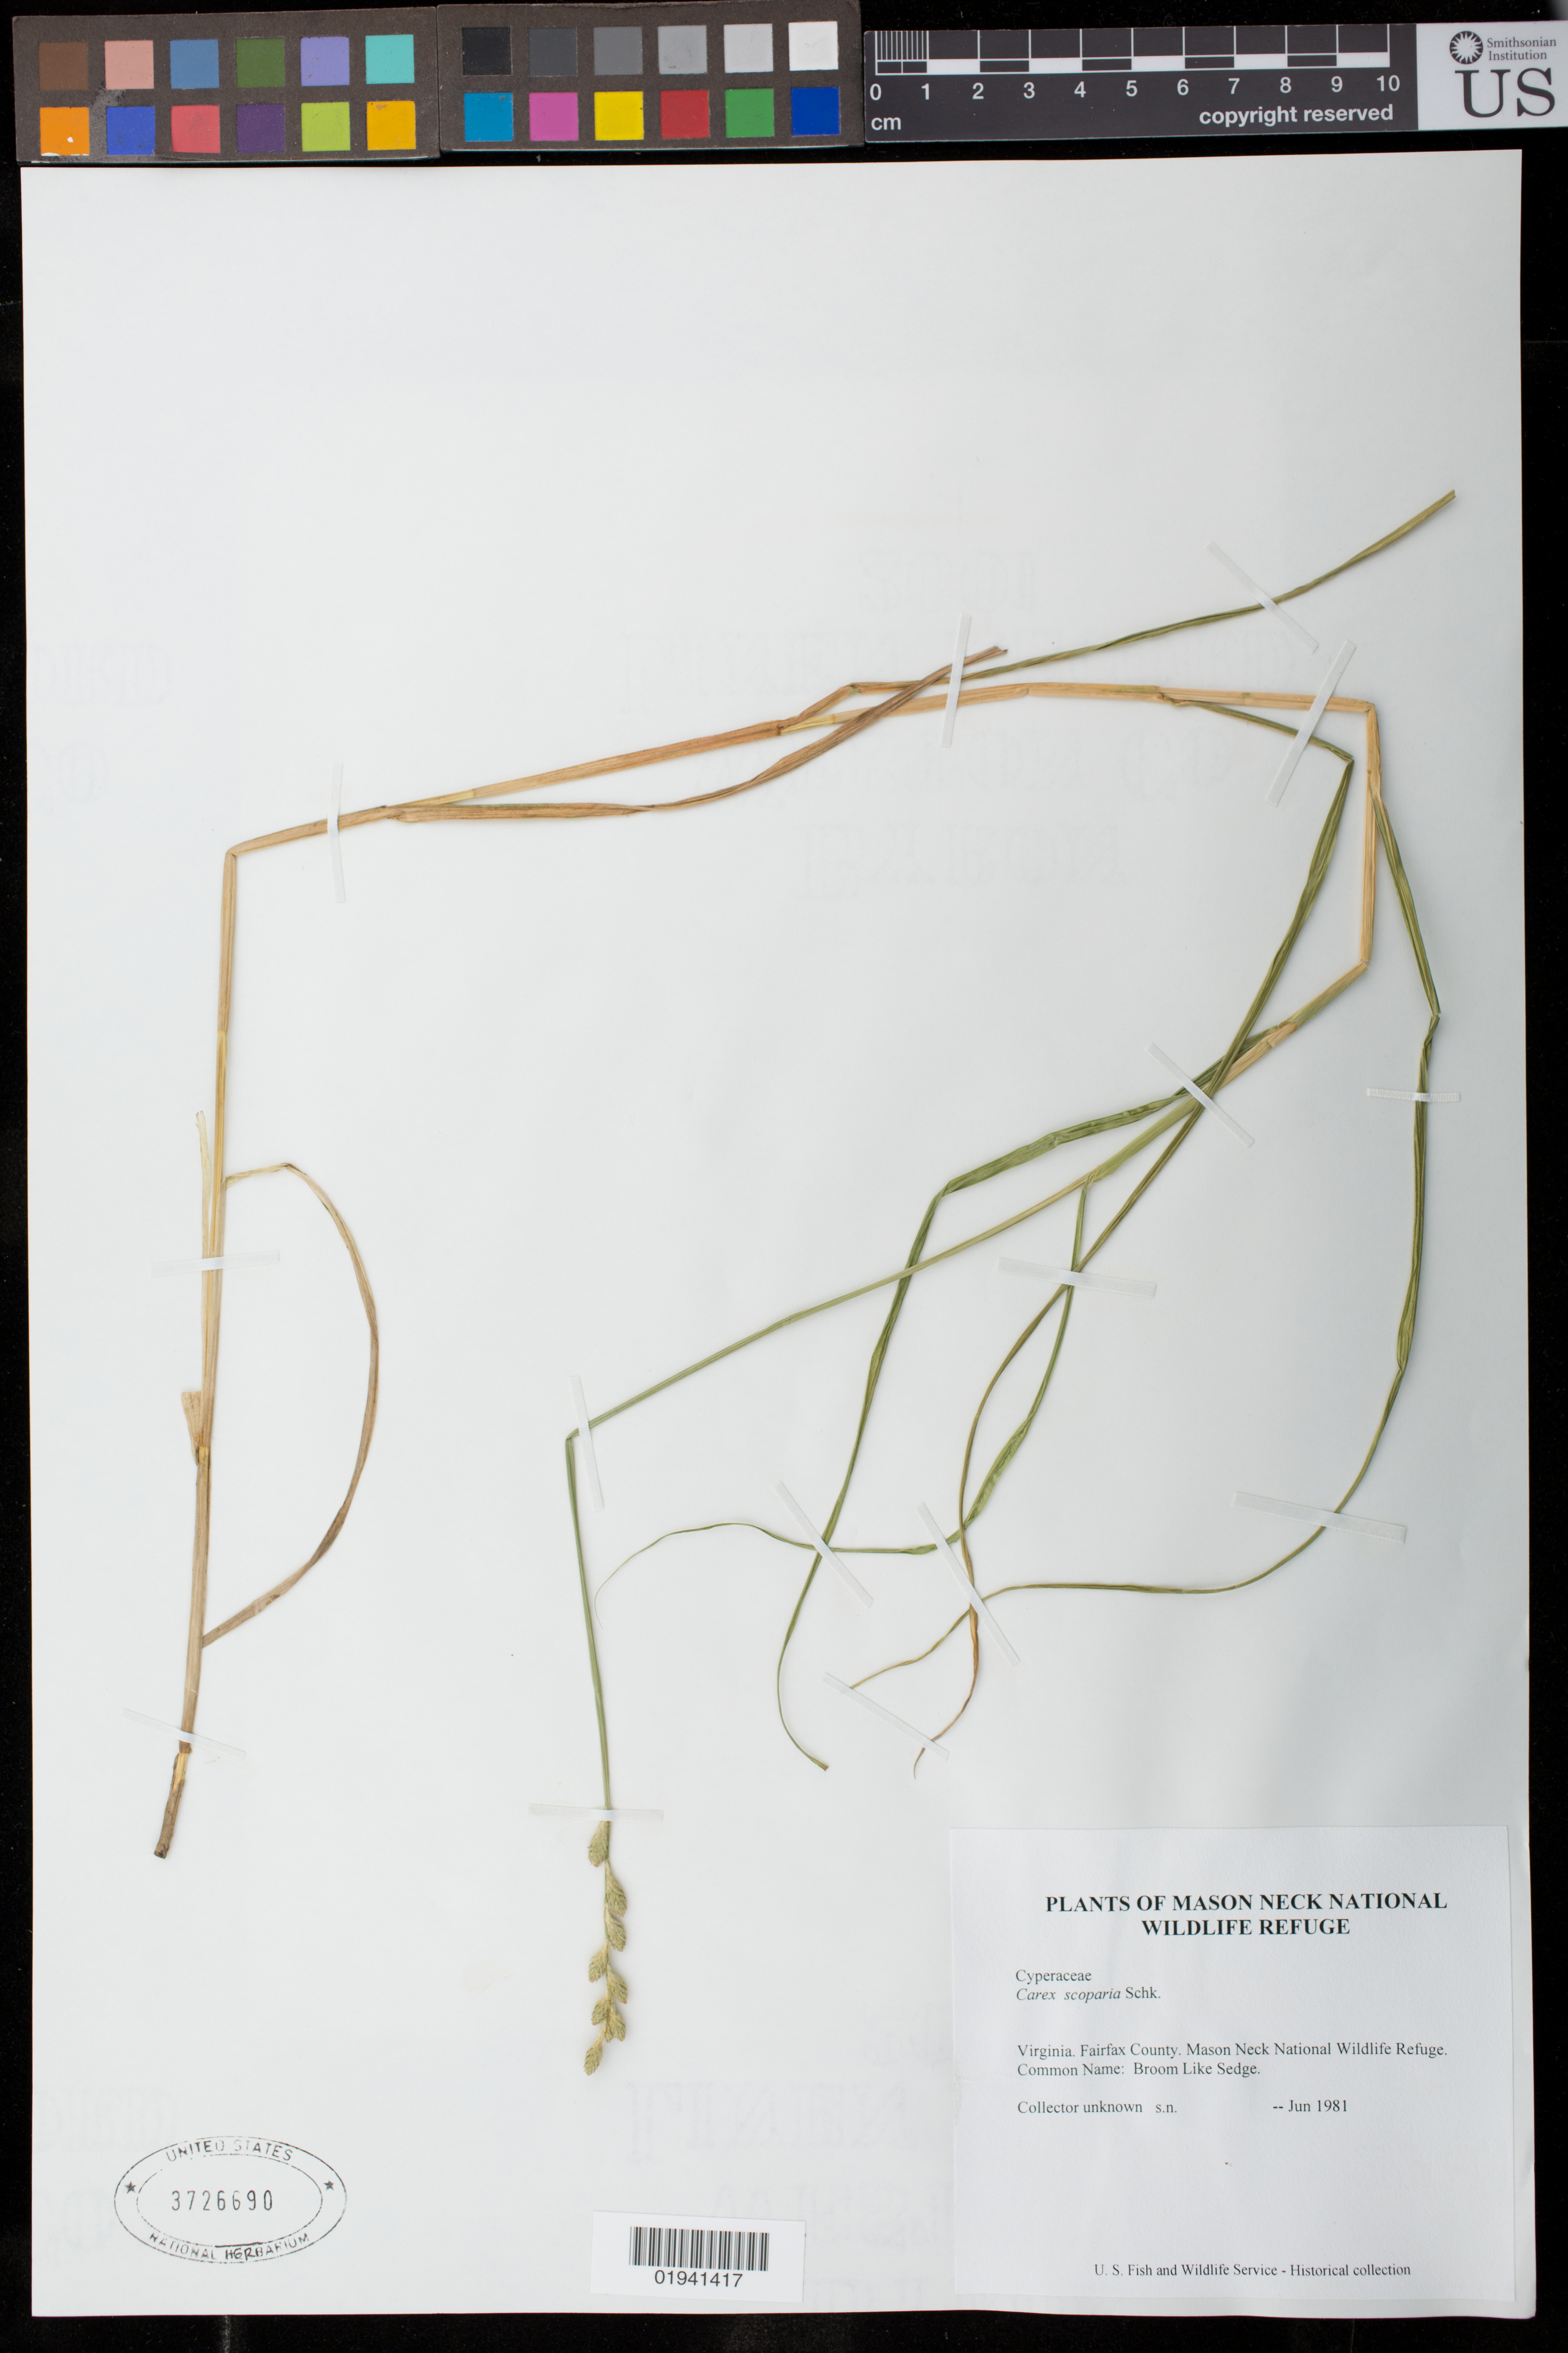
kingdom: Plantae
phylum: Tracheophyta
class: Liliopsida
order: Poales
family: Cyperaceae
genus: Carex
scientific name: Carex scoparia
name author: Schkuhr ex Willd.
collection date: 1981-06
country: United States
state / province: Virginia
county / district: Fairfax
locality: Mason Neck National Wildlife Refuge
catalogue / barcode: US 3726690